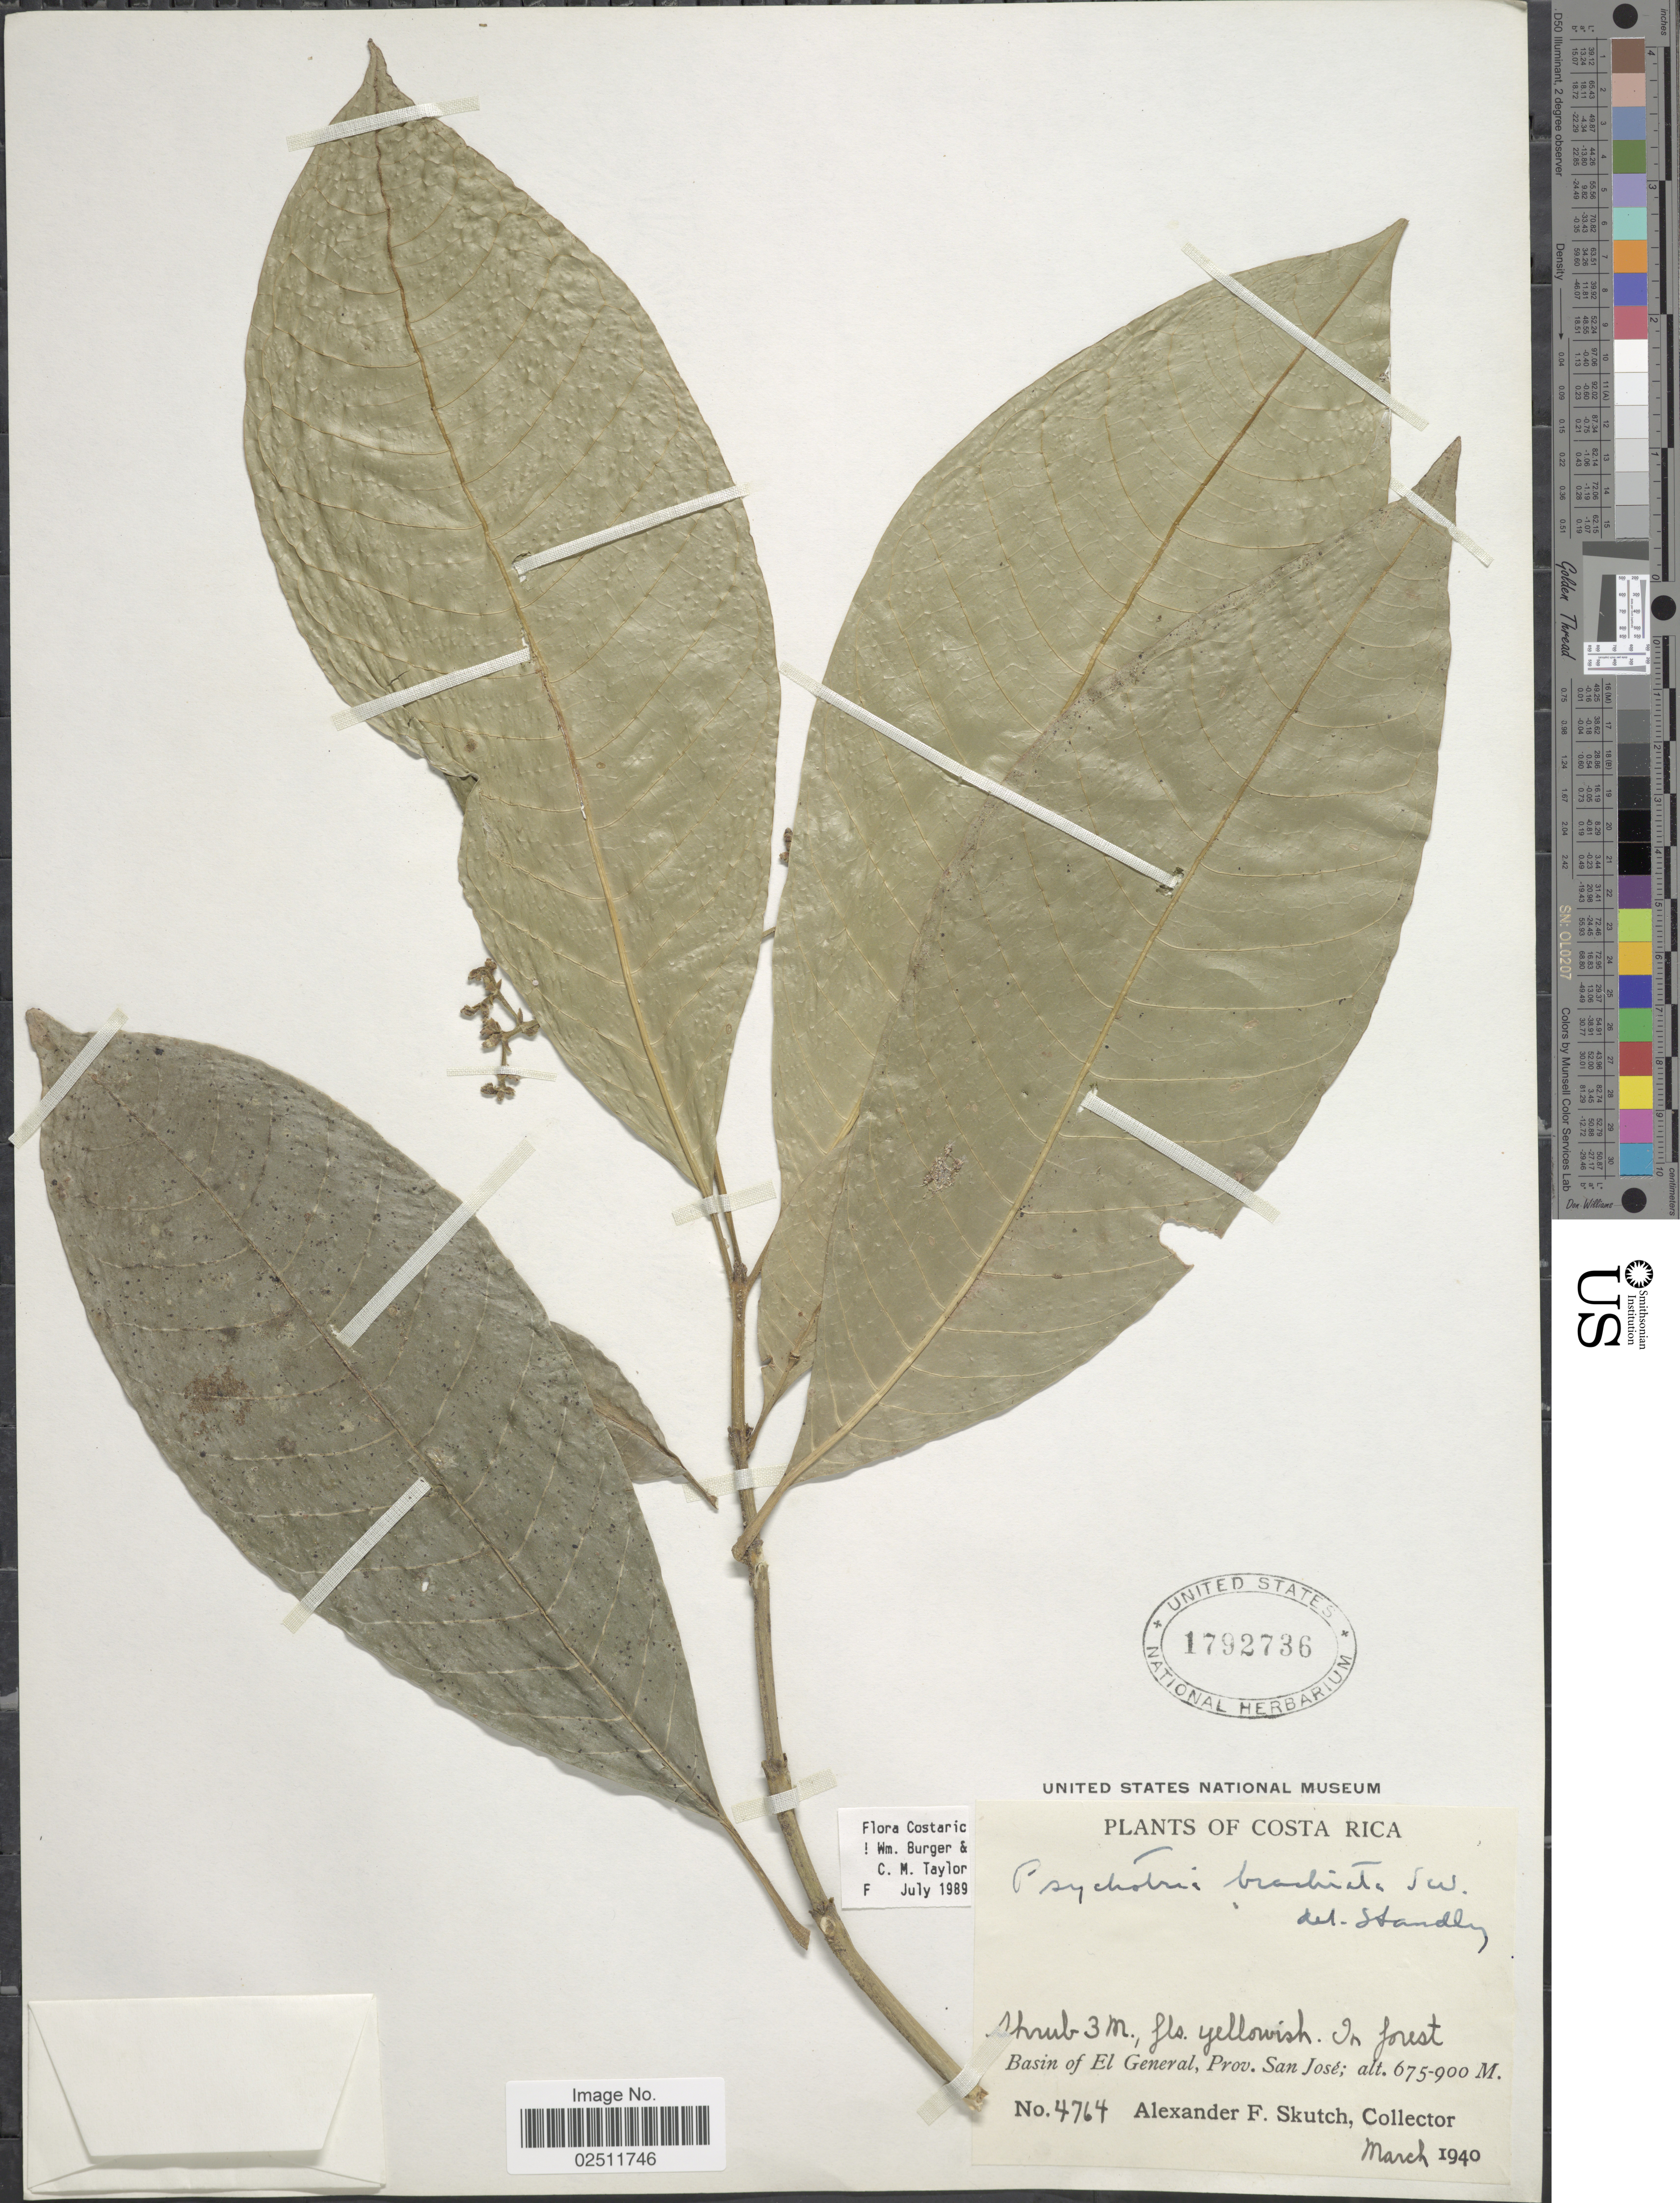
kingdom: Plantae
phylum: Tracheophyta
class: Magnoliopsida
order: Gentianales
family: Rubiaceae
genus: Psychotria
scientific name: Psychotria brachiata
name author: Sw.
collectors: A. F. Skutch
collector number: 4764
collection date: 1940-03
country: Costa Rica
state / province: San José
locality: Basin of El General.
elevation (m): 675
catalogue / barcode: US 1792736